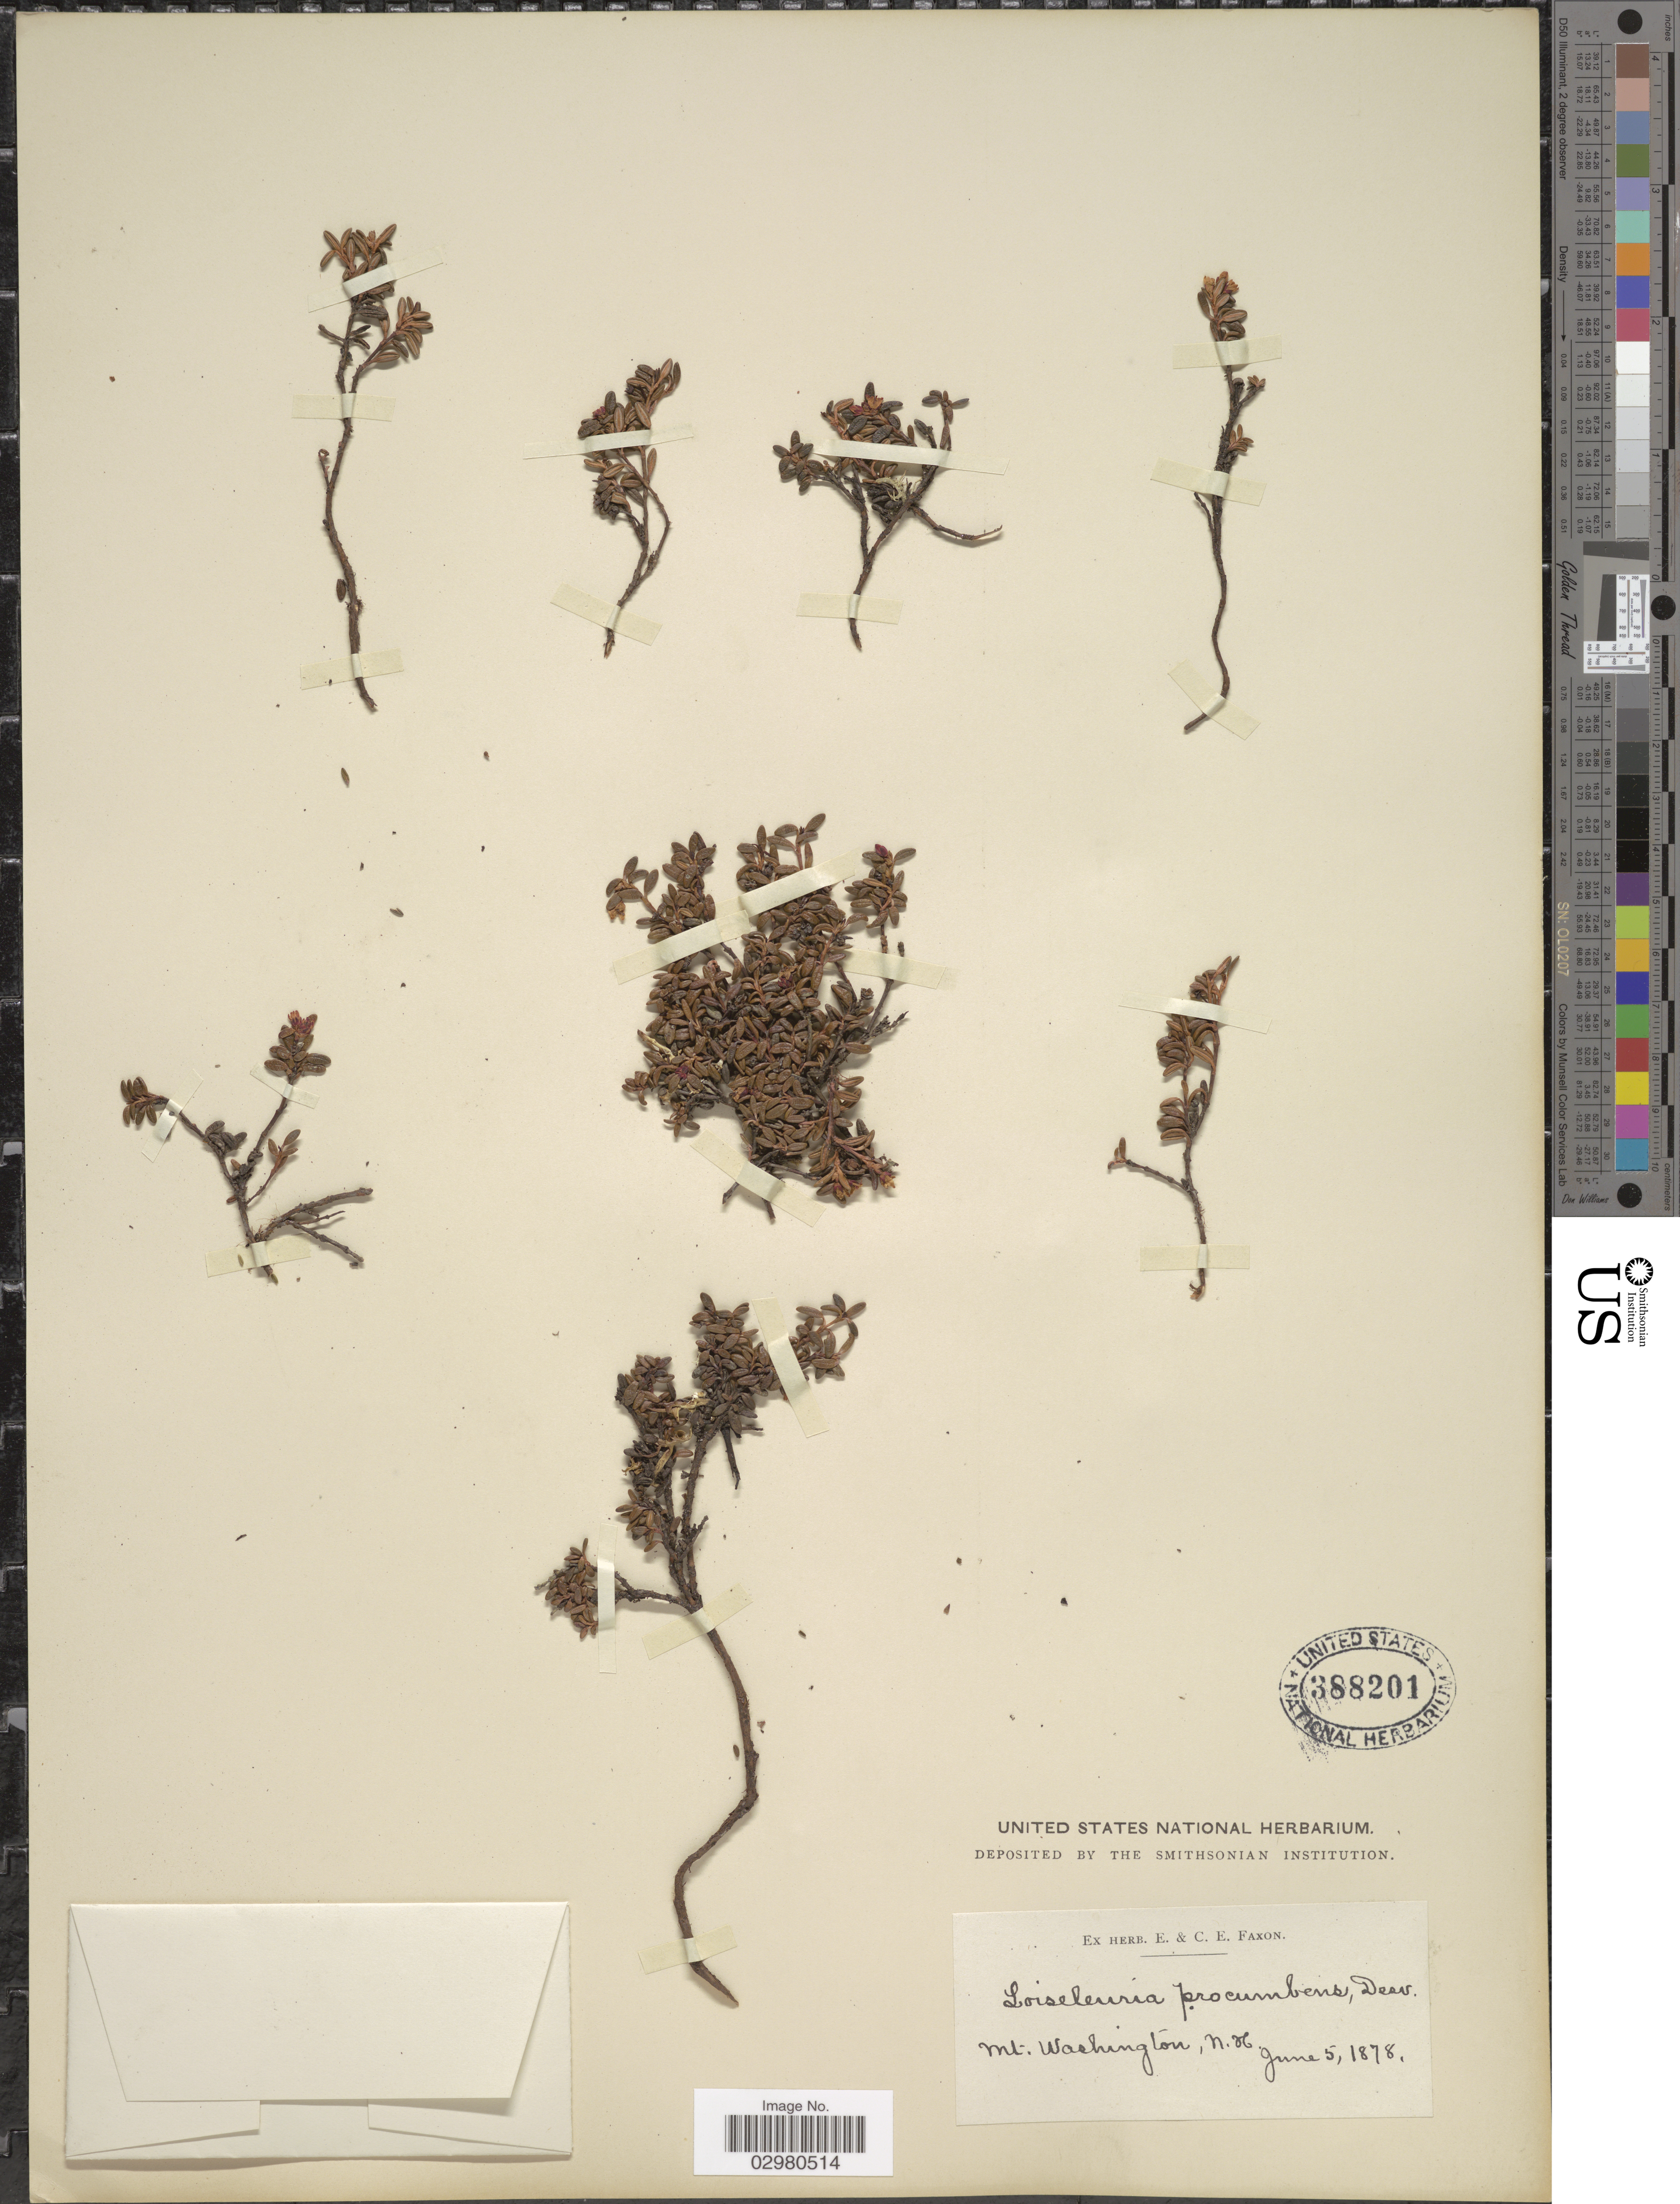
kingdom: Plantae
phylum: Tracheophyta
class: Magnoliopsida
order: Ericales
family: Ericaceae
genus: Loiseleuria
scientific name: Loiseleuria procumbens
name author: (L.) Desv.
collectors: ex herb. E. & C.E. Faxon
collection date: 1878-06-05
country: United States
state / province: New Hampshire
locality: Mt. Washington, N. H.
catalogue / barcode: US 388201